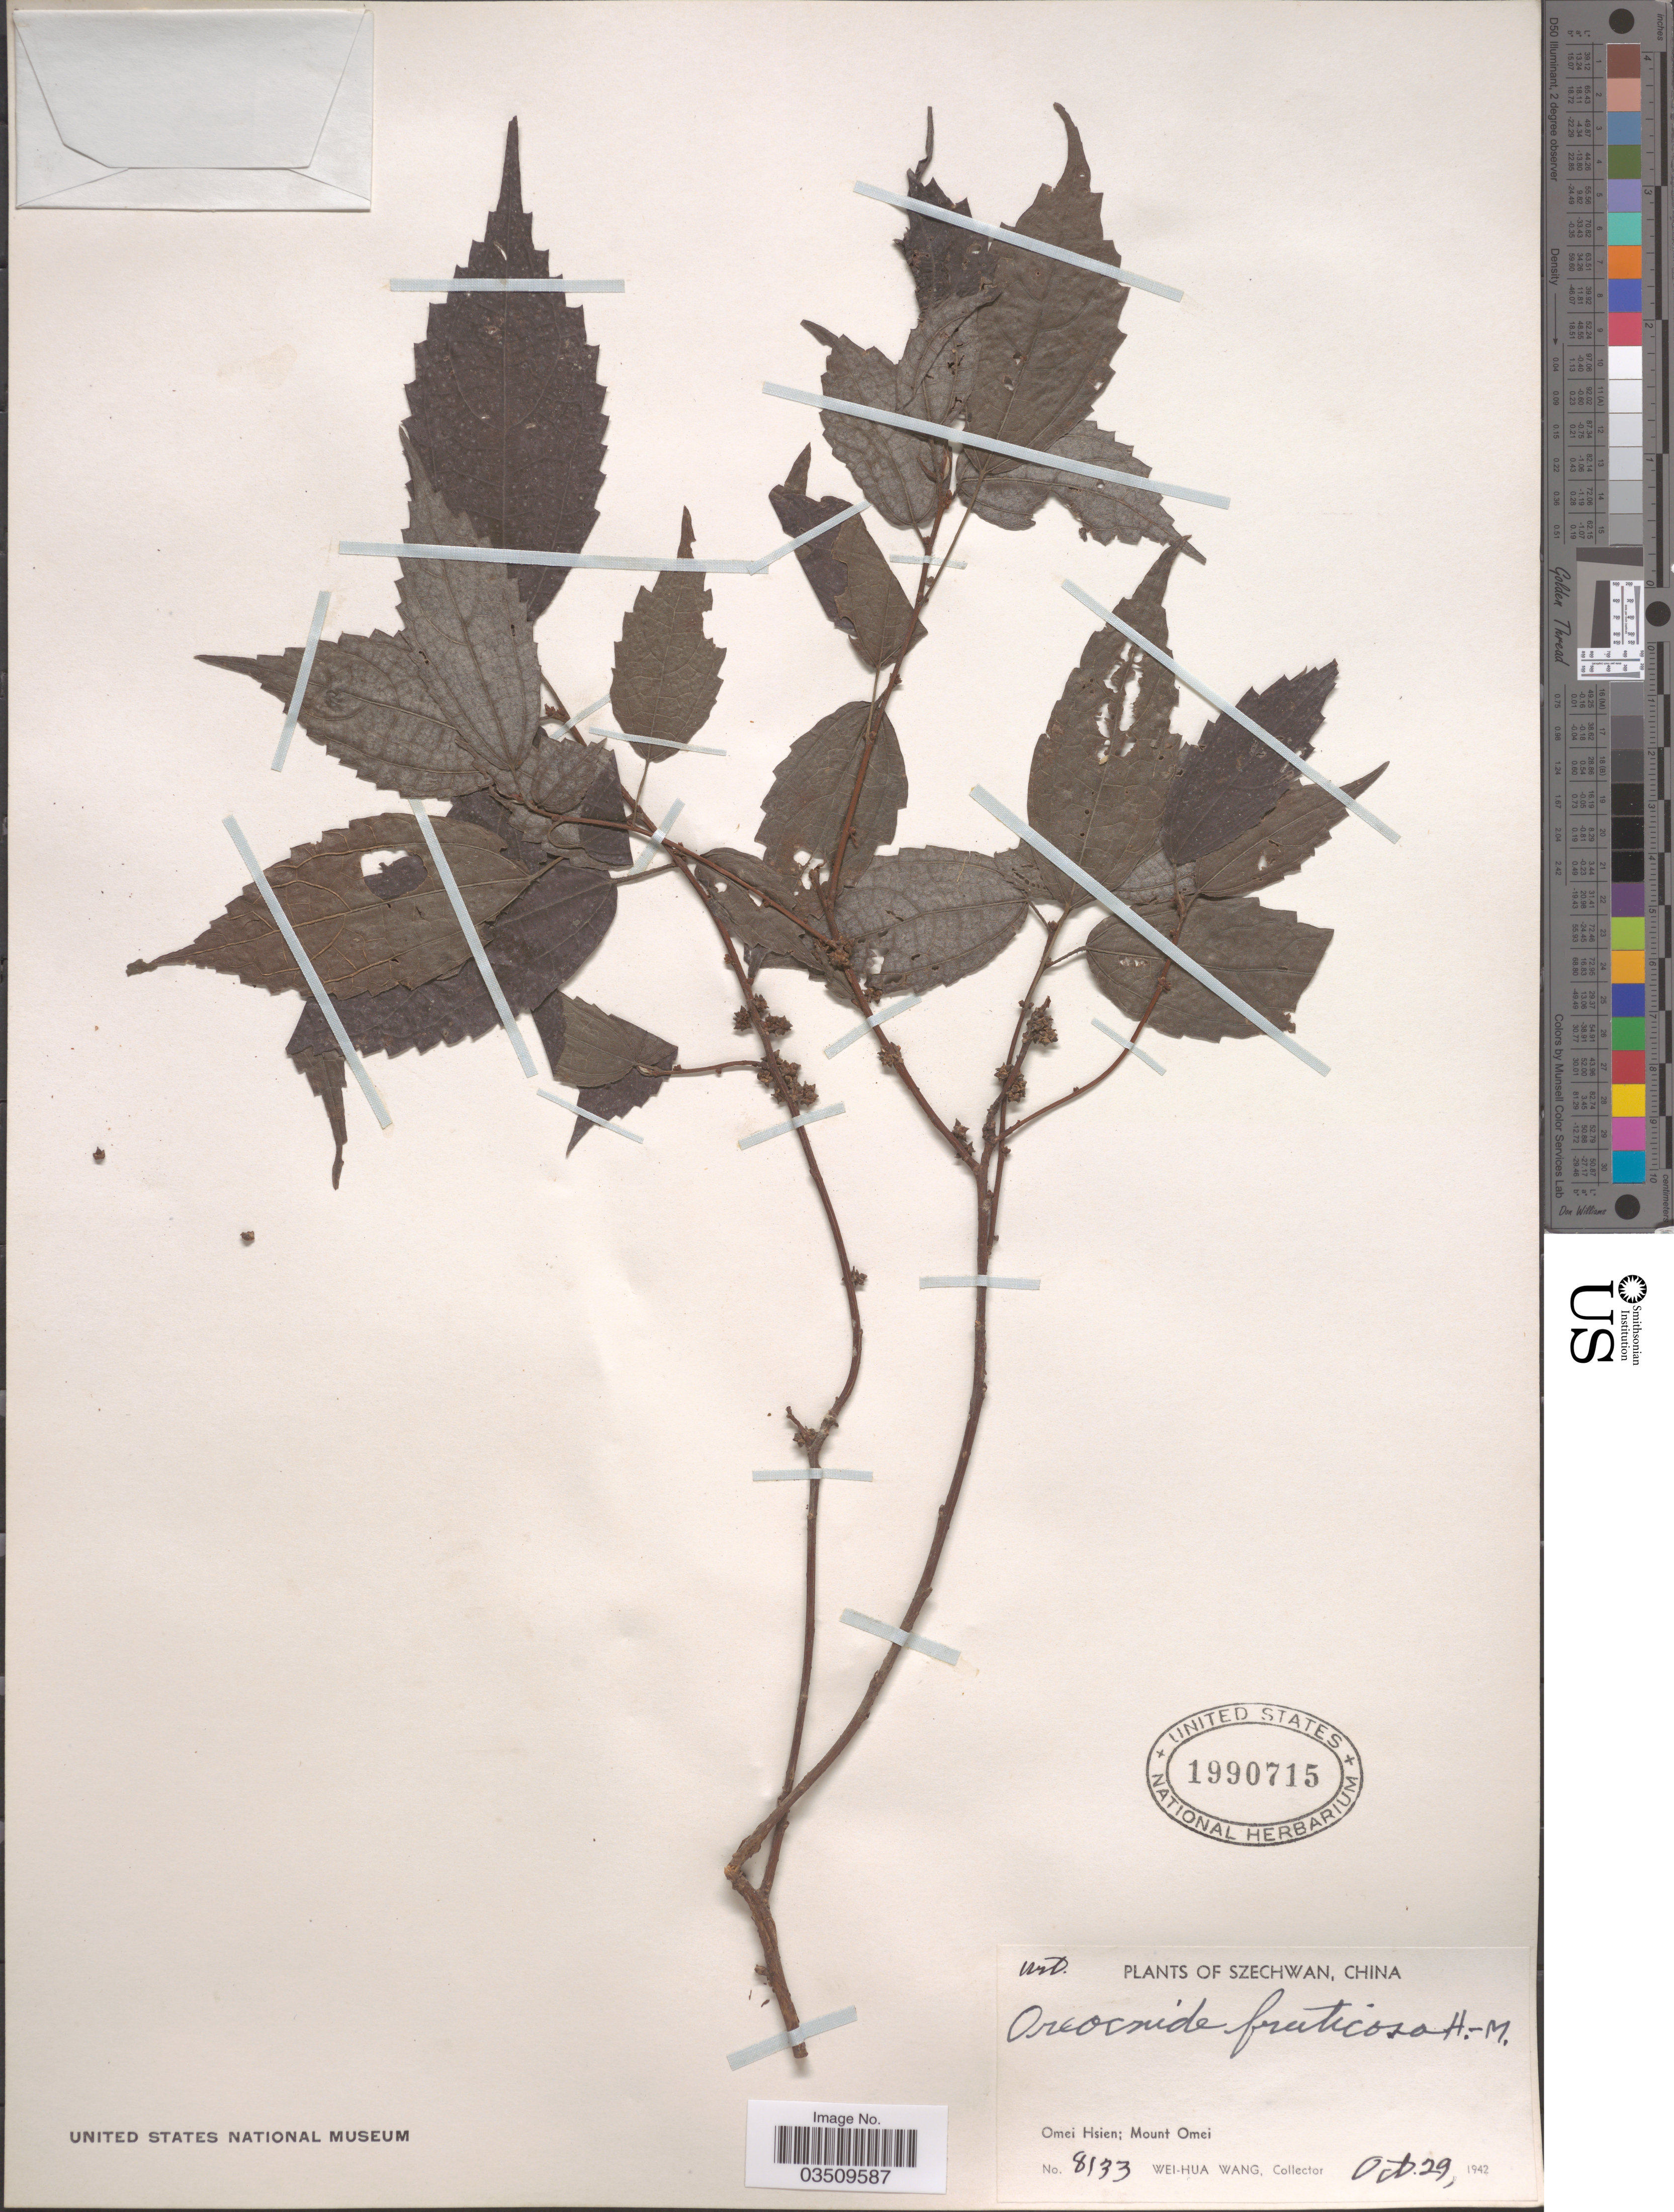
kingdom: Plantae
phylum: Tracheophyta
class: Magnoliopsida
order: Rosales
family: Urticaceae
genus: Oreocnide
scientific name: Oreocnide frutescens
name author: (Thunb.) Miq.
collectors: W. Wang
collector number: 8133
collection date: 1942-10-29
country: China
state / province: Sichuan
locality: Szechwan, Omei Hsien; Mount Omei.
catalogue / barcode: US 1990715